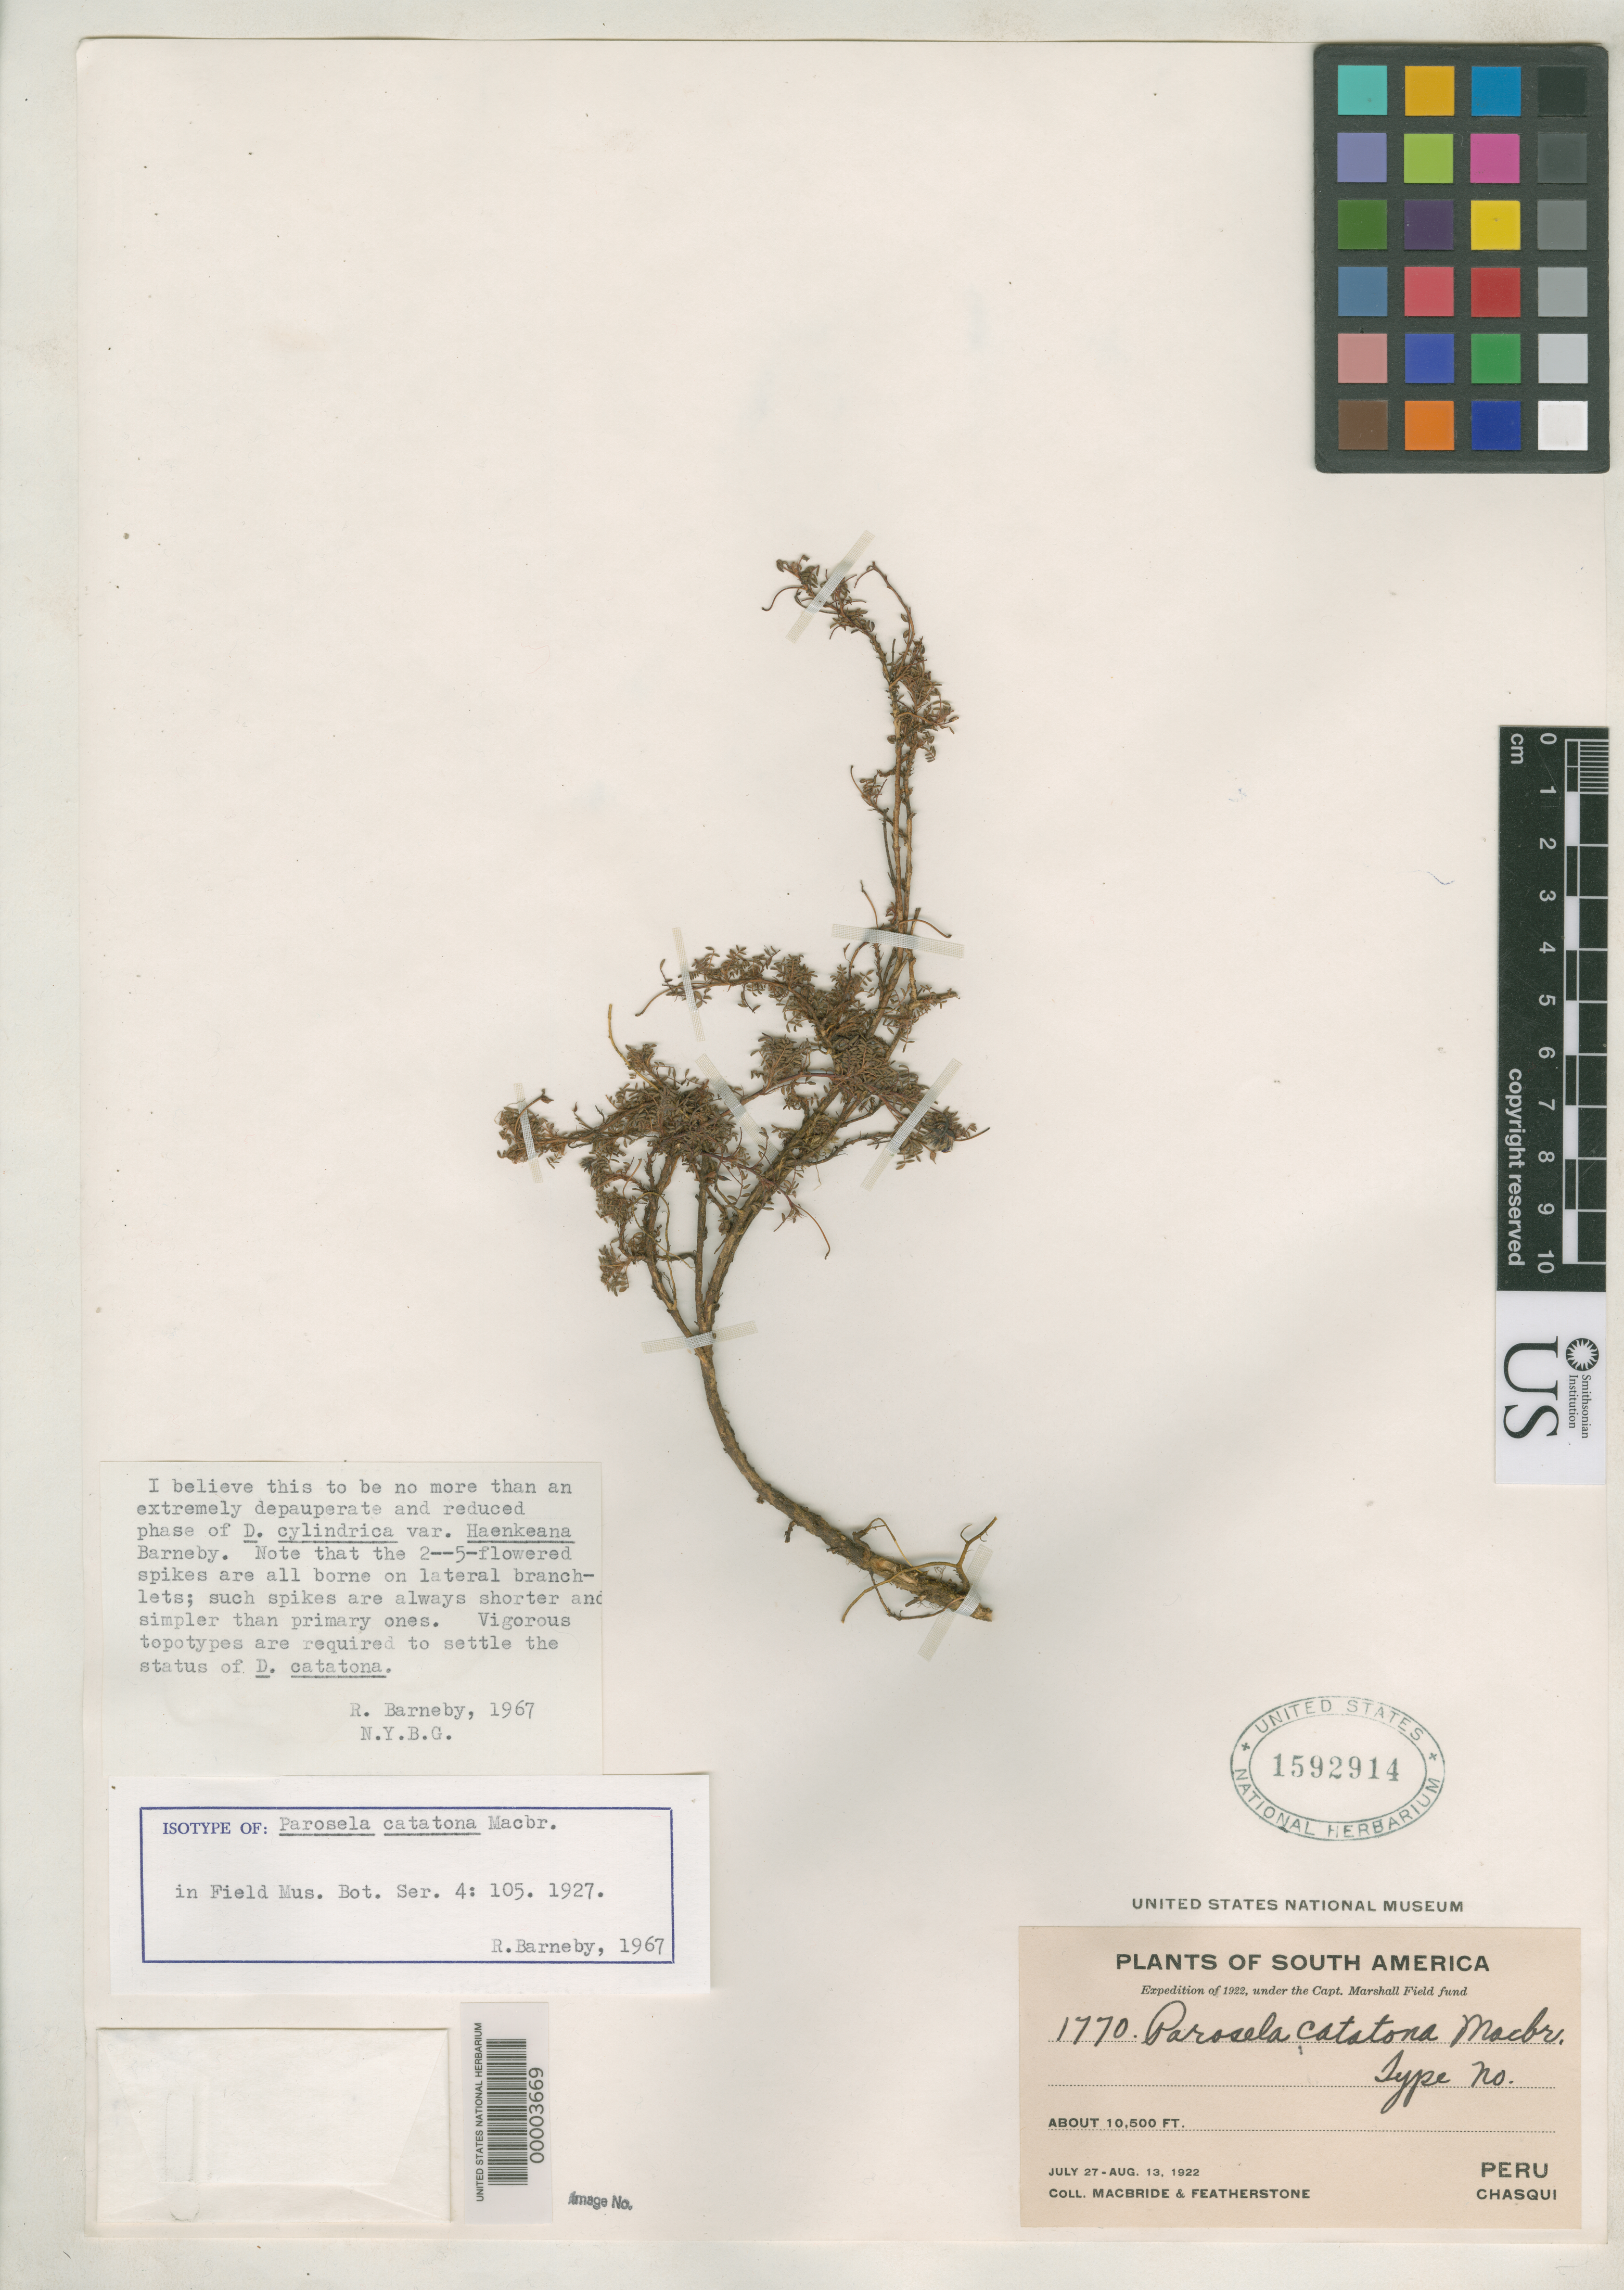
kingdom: Plantae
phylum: Tracheophyta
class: Magnoliopsida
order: Fabales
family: Fabaceae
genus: Parosela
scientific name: Parosela catatona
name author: J.F. Macbr.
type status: Isotype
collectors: J. F. Macbride & W. Featherstone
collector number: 1770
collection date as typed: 27 Jul 1922 to 13 Aug 1922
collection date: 1922-07-27/1922-08-13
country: Peru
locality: Chasqui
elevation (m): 3200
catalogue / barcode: US 1592914